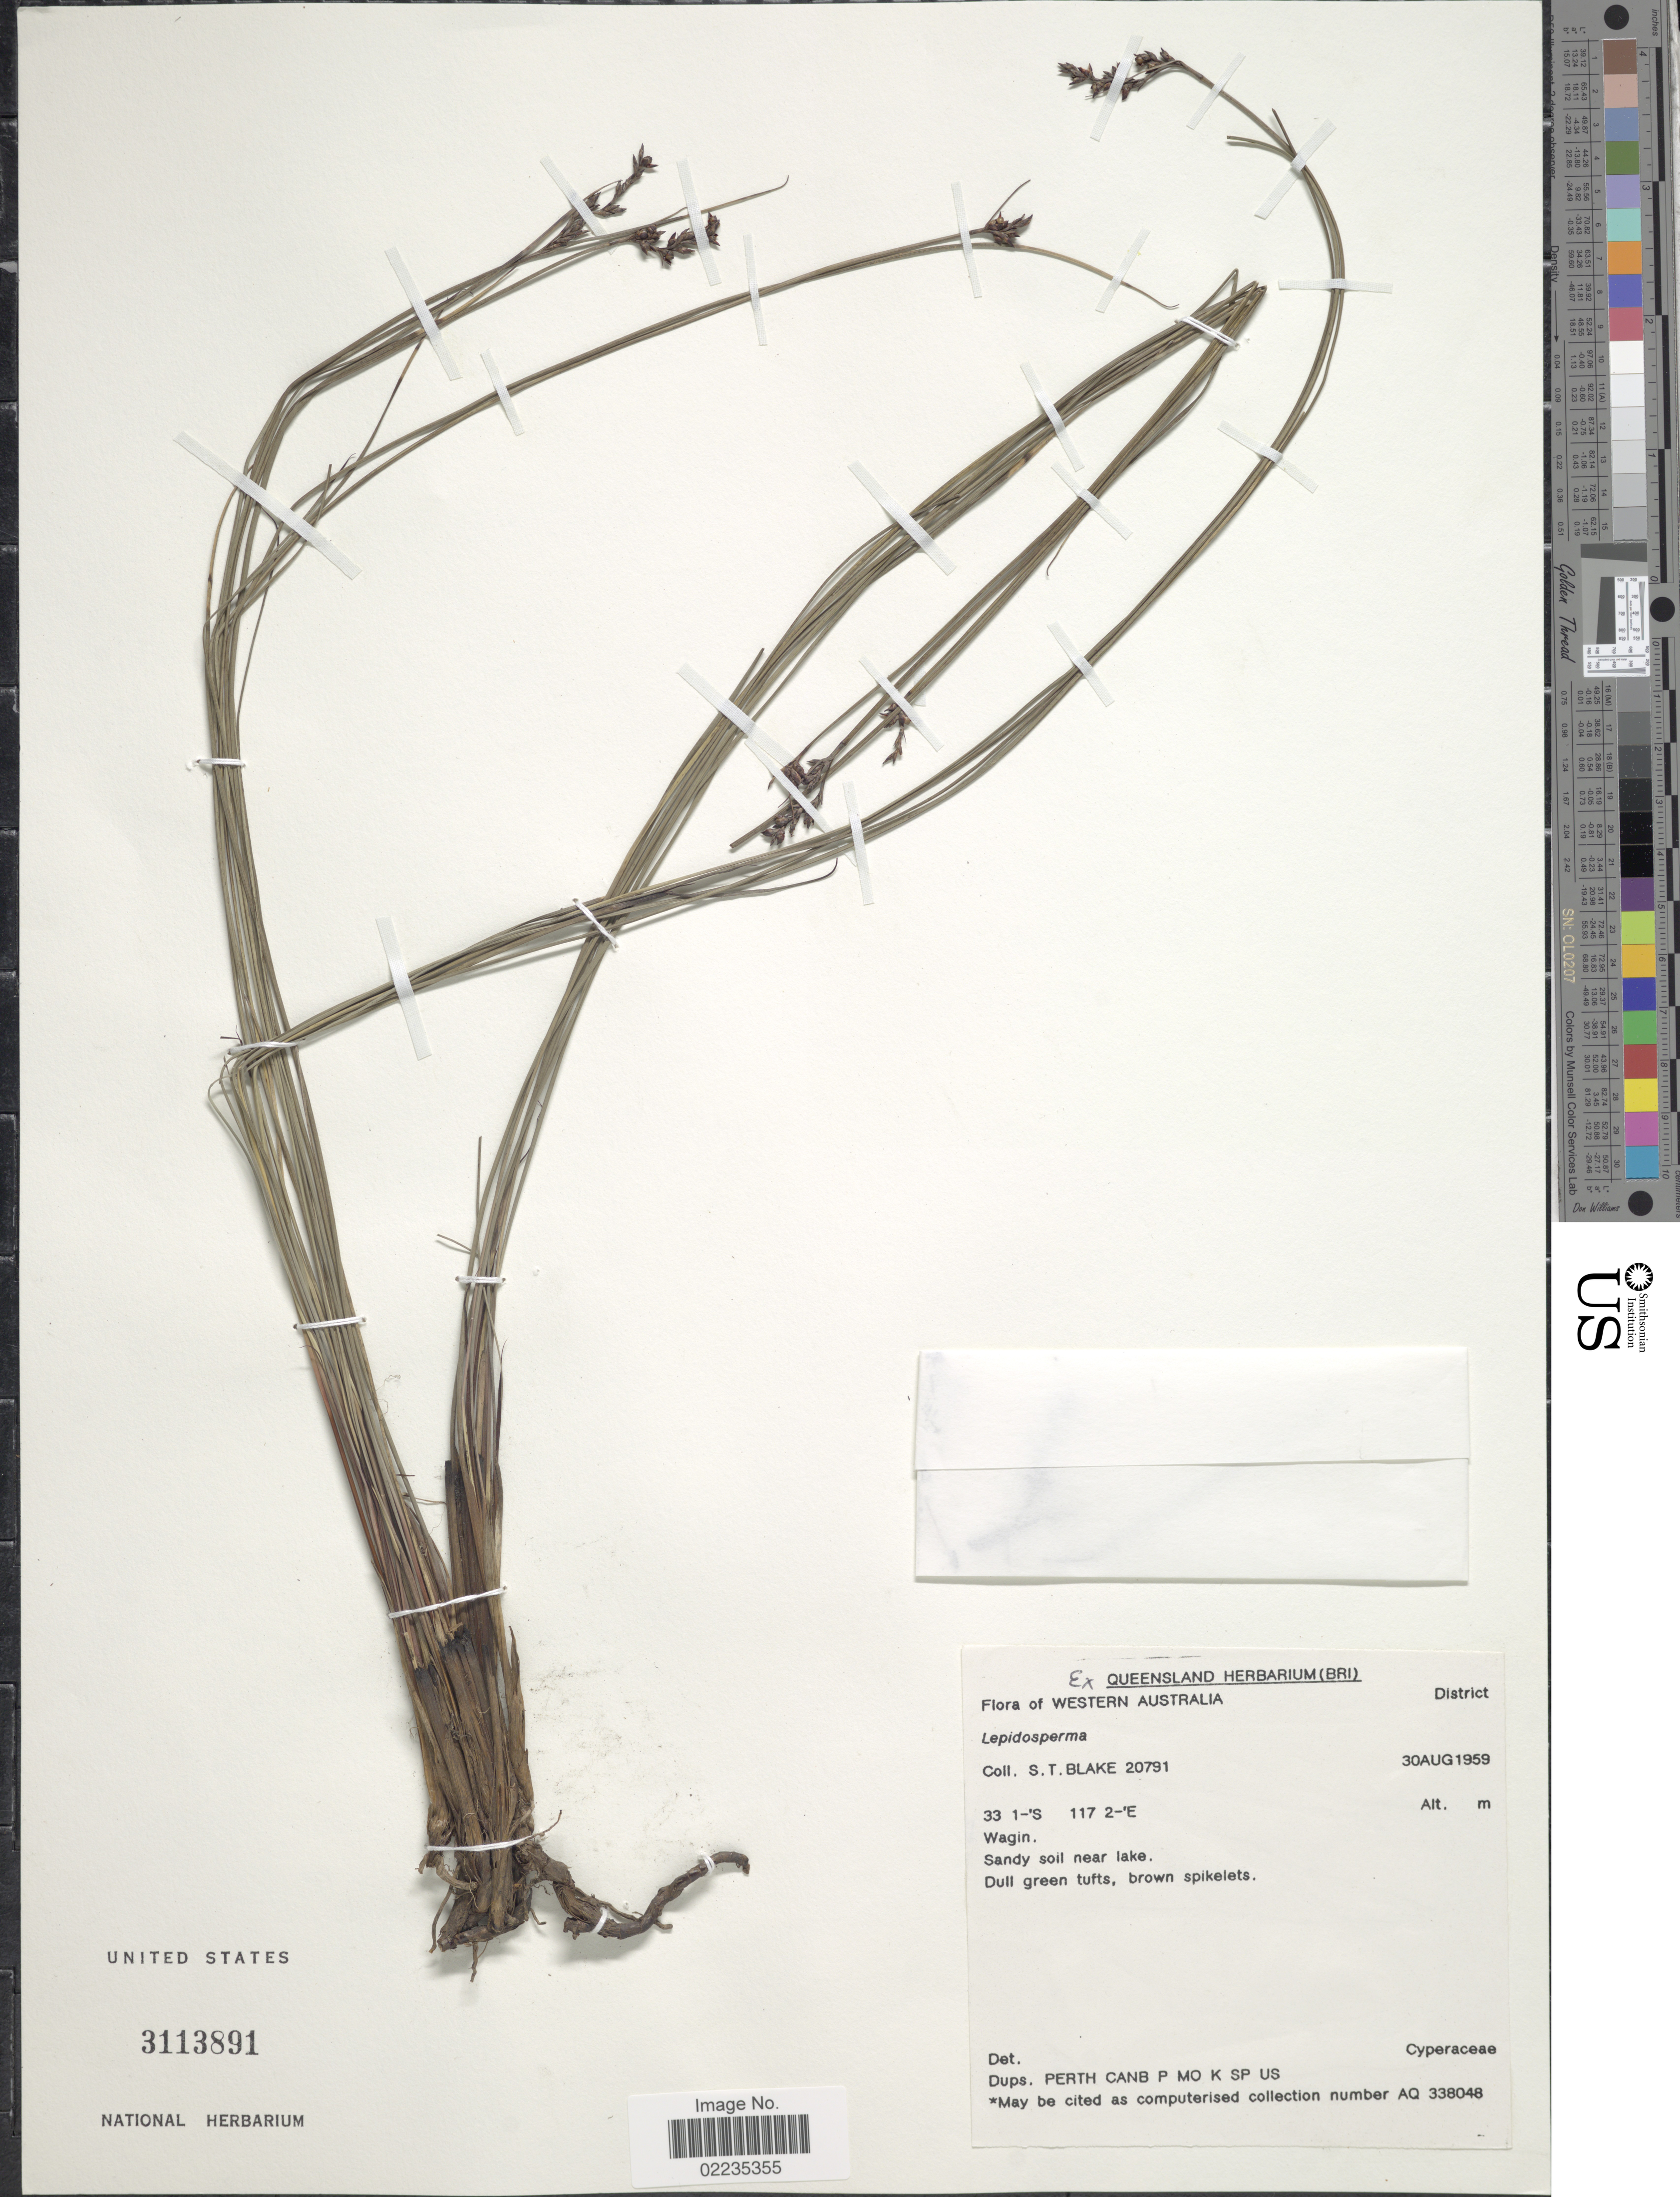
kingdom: Plantae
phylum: Tracheophyta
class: Liliopsida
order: Poales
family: Cyperaceae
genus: Lepidosperma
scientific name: Lepidosperma sp.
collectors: S. T. Blake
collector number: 20791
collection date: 1959-08-30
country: Australia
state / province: Western Australia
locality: Western Australia District, Wagin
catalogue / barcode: US 3113891